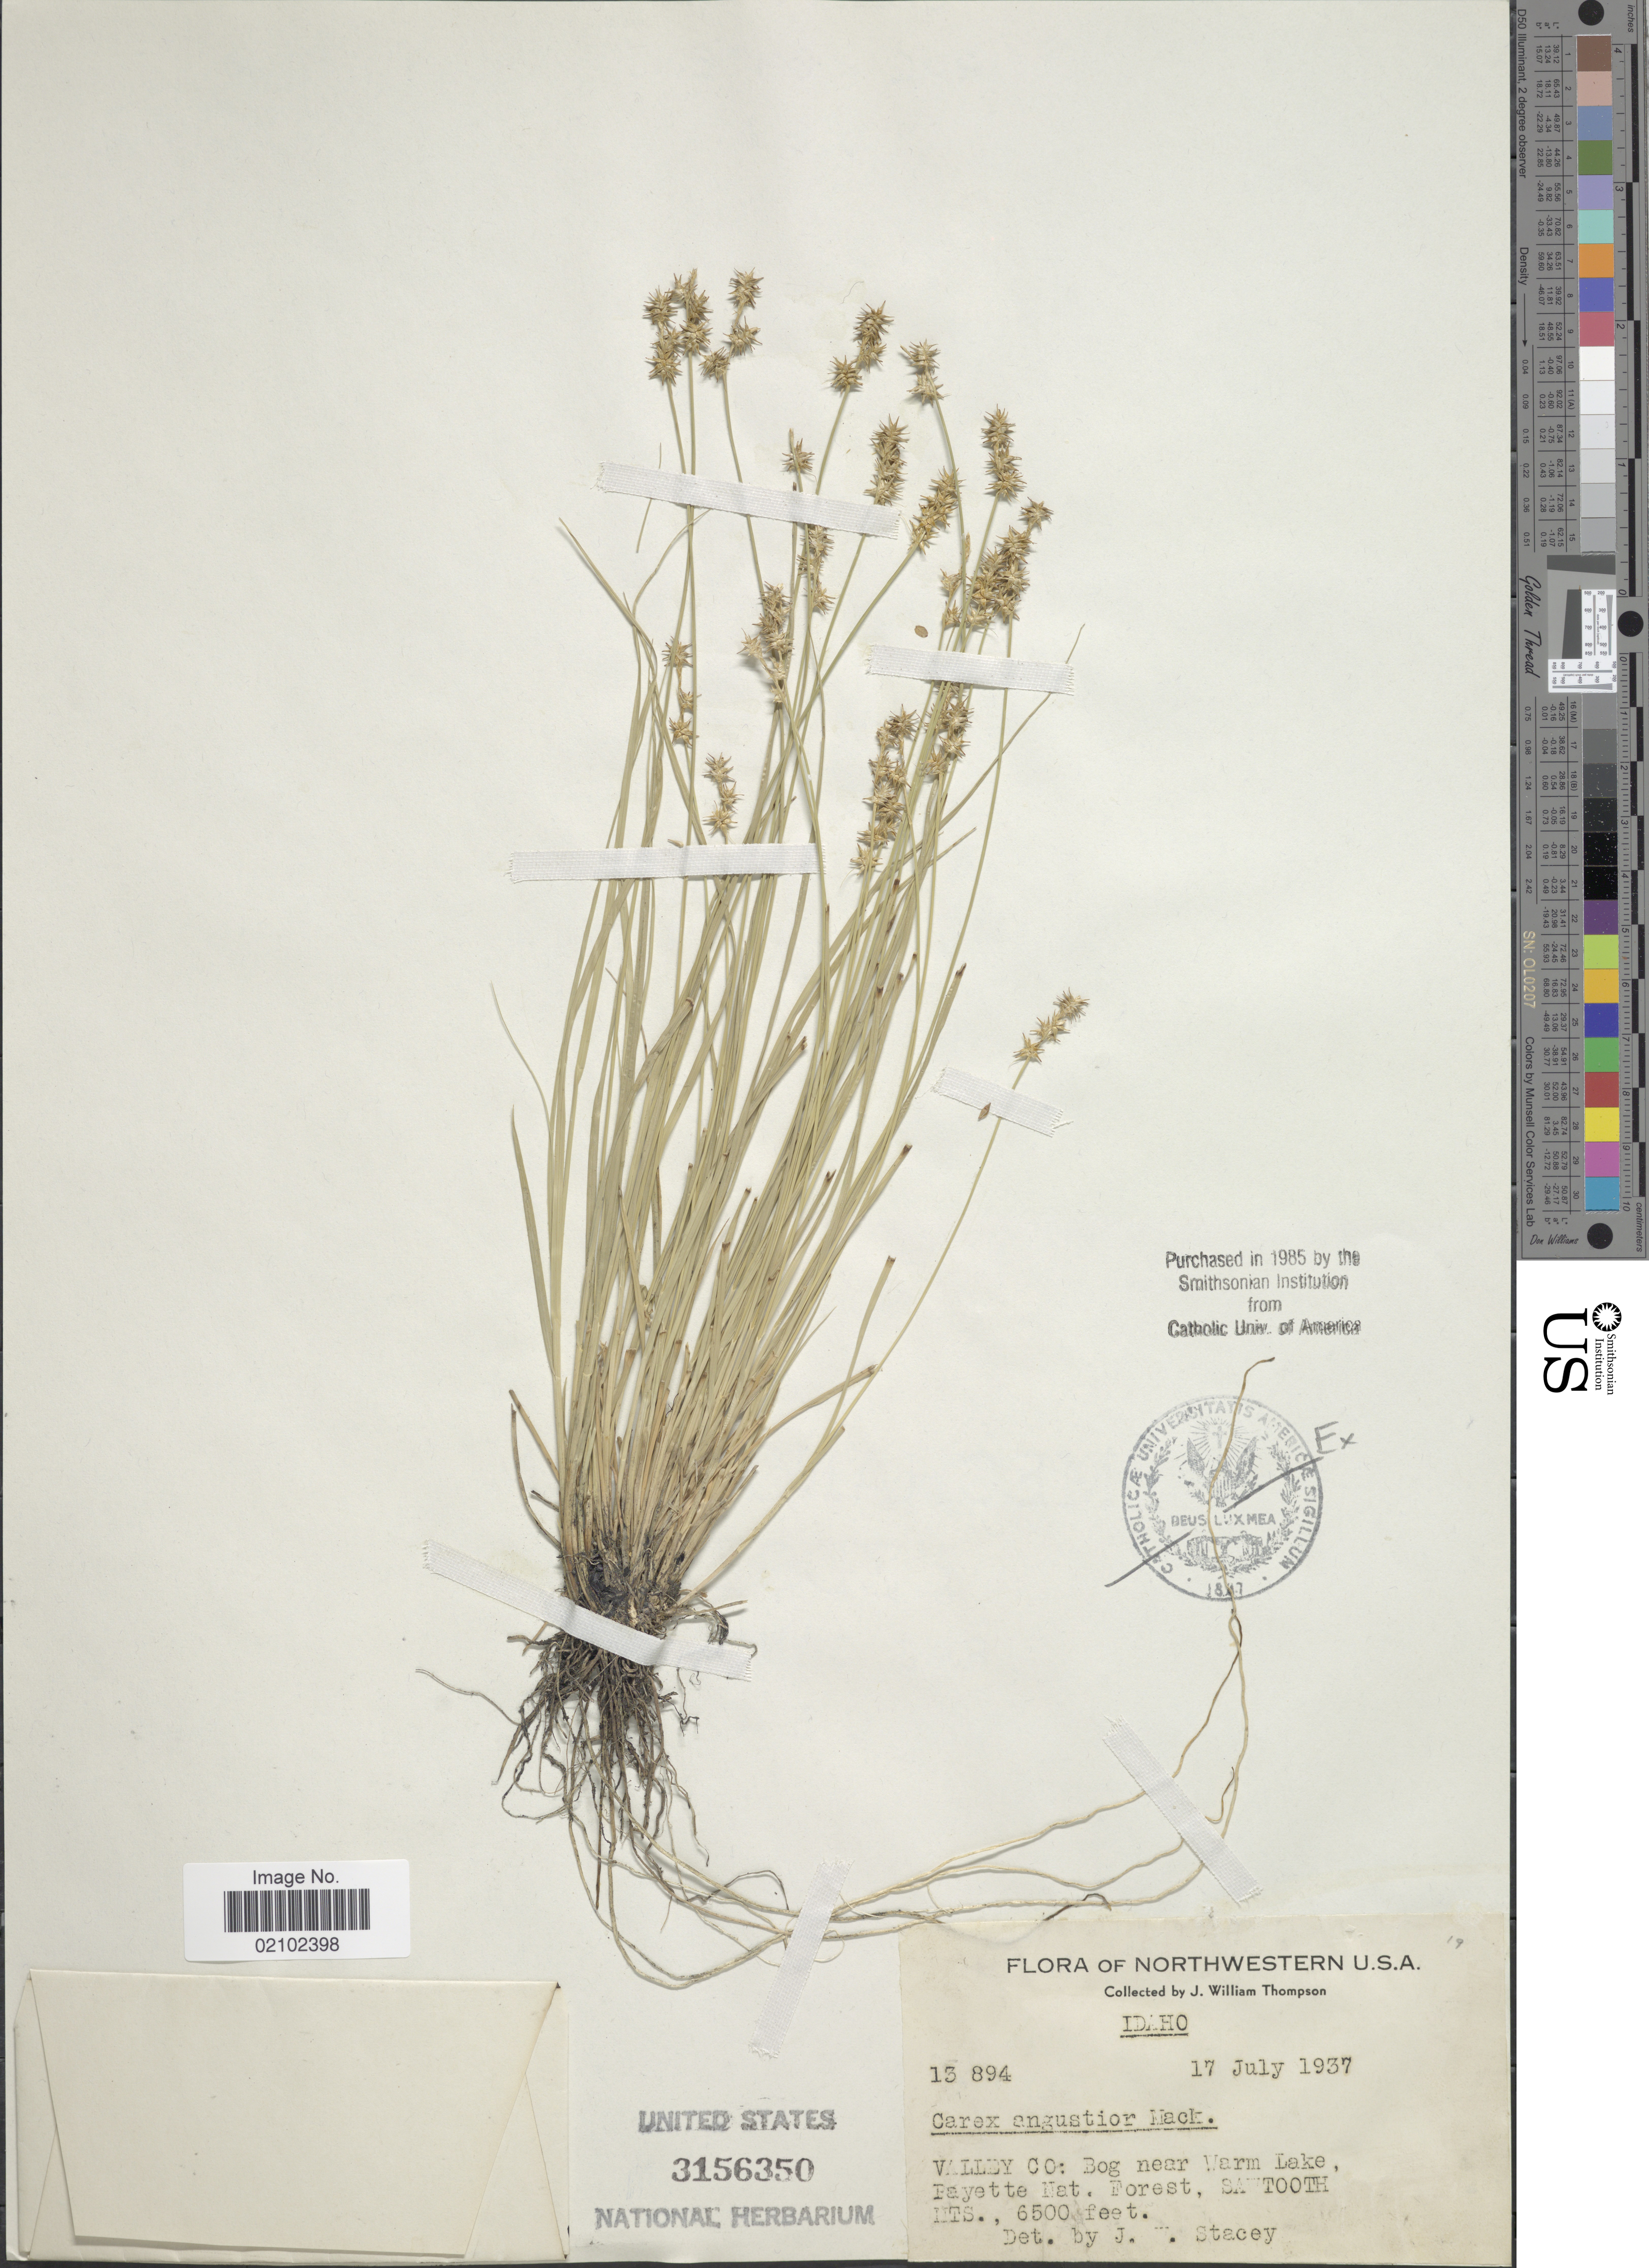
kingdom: Plantae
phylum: Tracheophyta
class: Liliopsida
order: Poales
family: Cyperaceae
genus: Carex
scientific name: Carex echinata subsp. echinata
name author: Murray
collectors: J. W. Thompson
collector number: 13894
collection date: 1937-07-17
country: United States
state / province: Idaho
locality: Valley Co.: Bog near Warm Lake , Fayette Nat. Forest, Sawtooth Mts.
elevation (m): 1981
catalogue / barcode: US 3156350